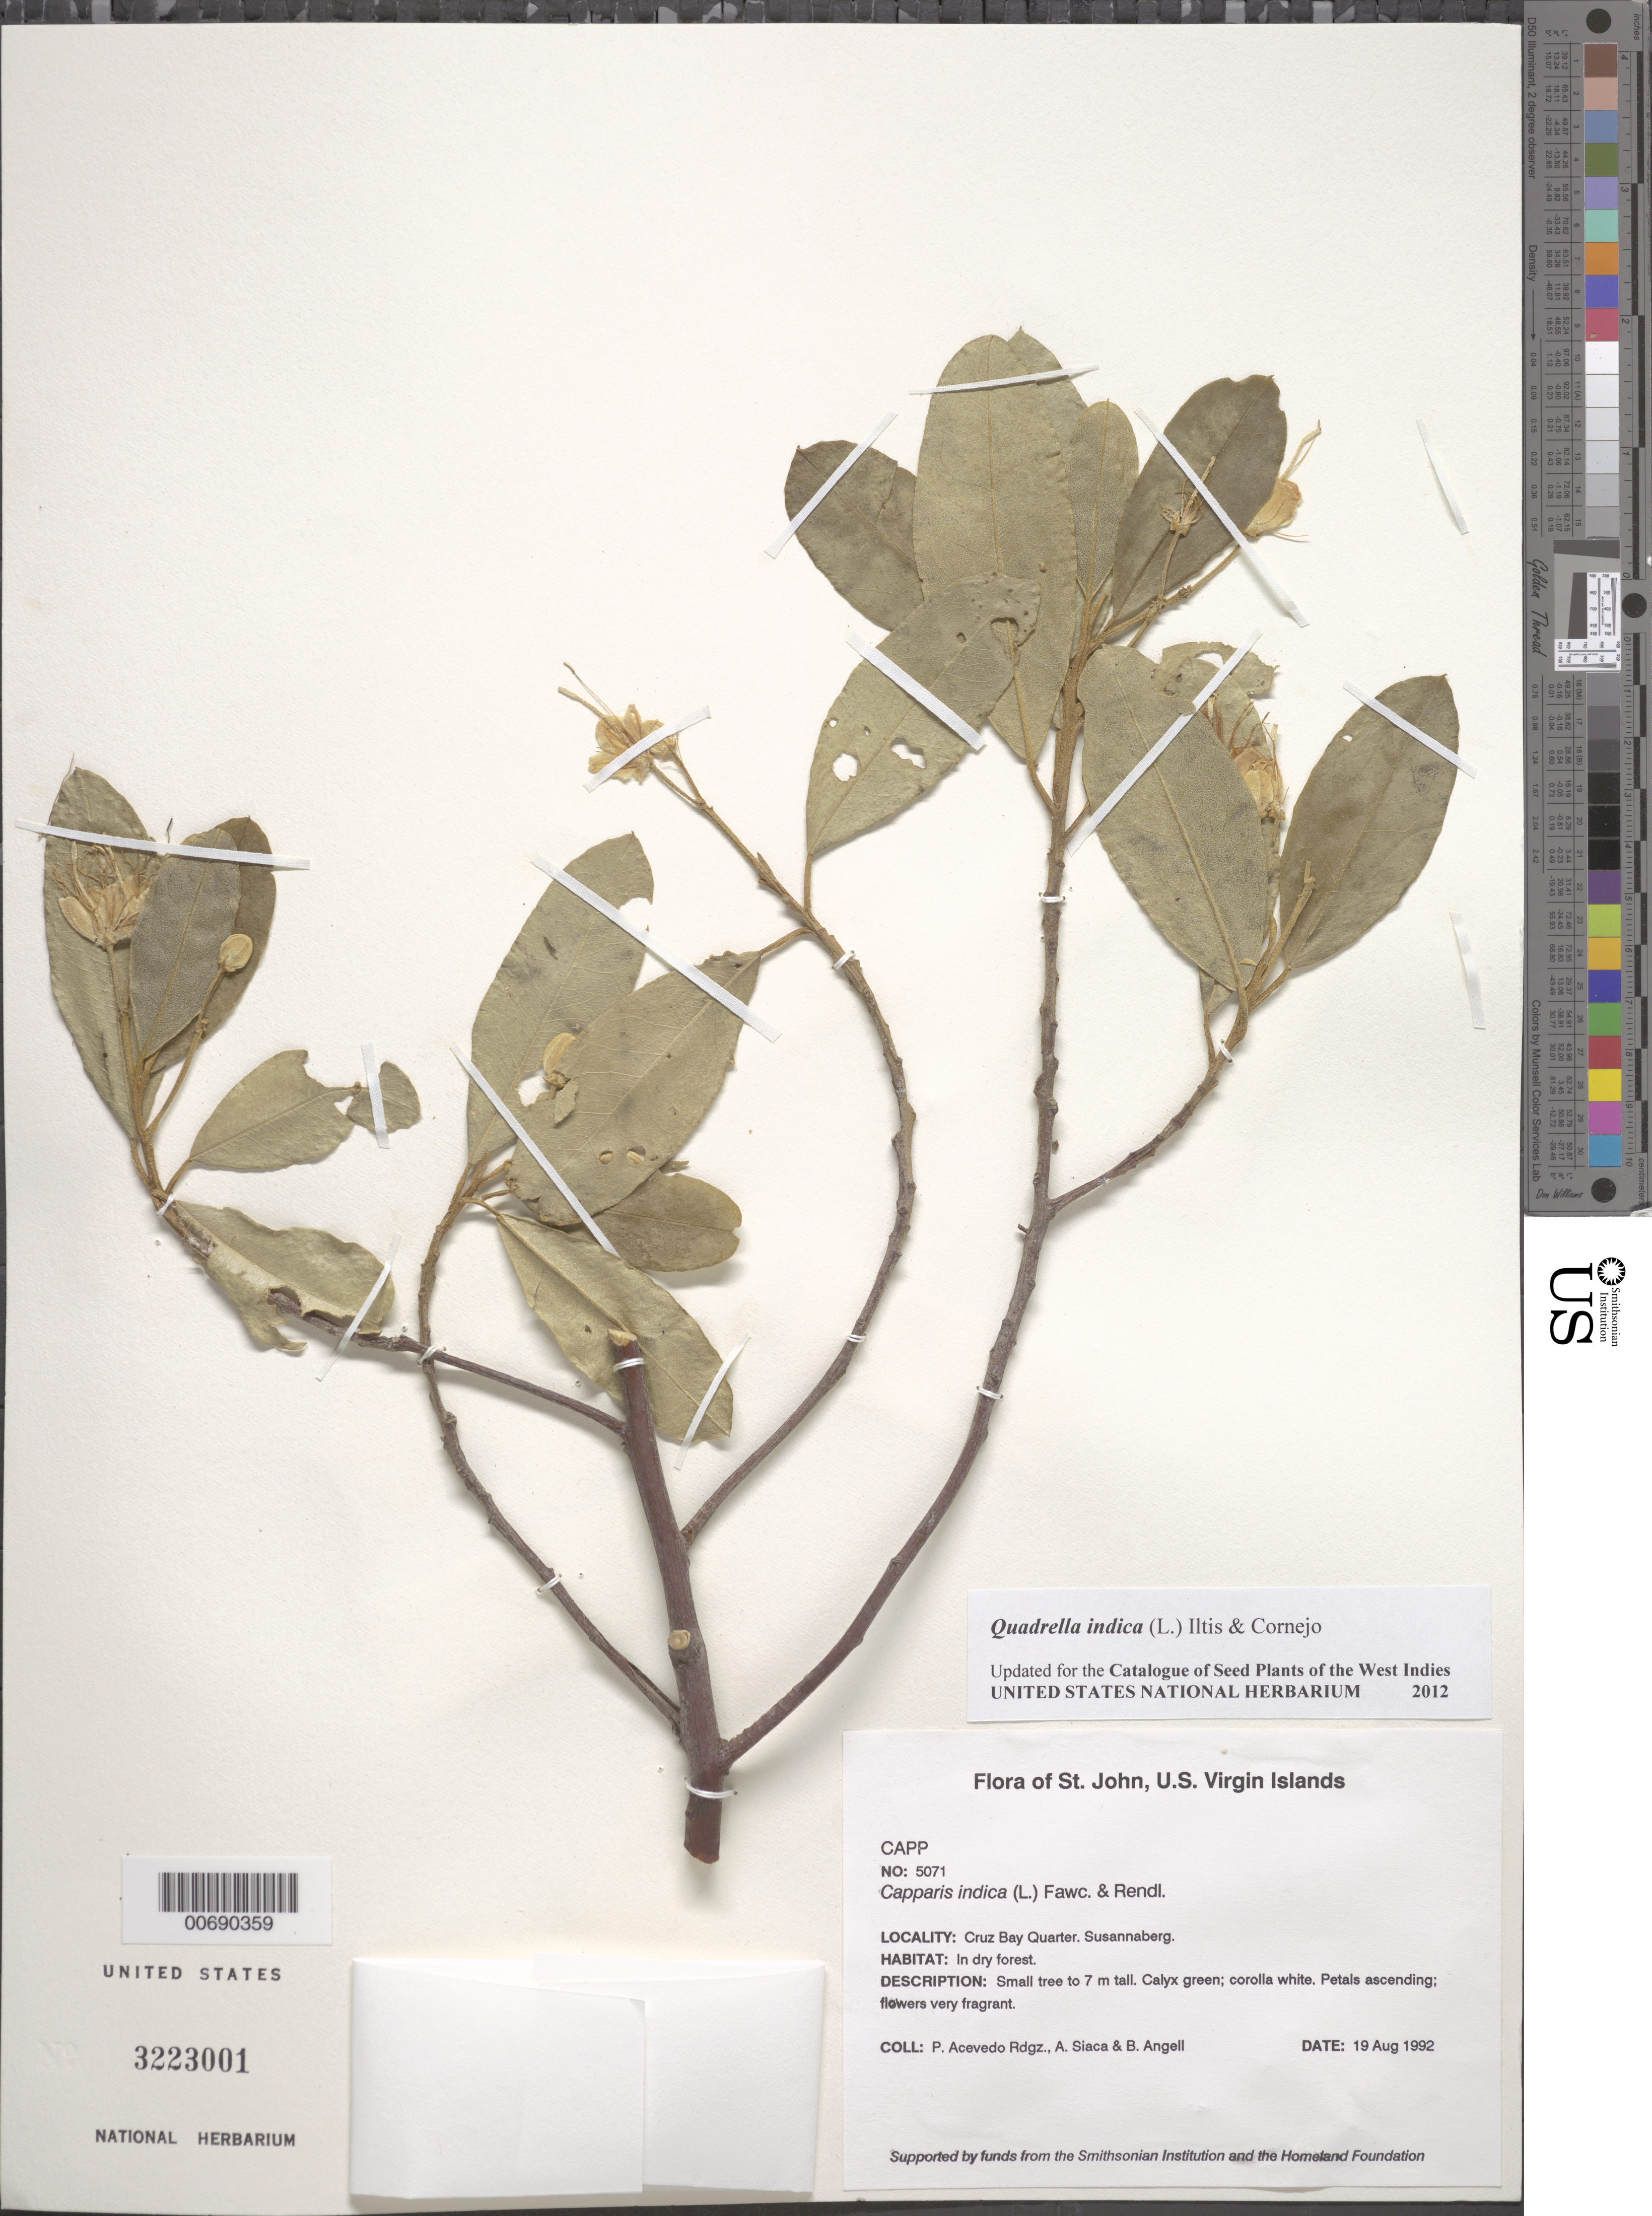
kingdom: Plantae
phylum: Tracheophyta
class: Magnoliopsida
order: Brassicales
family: Capparaceae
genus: Quadrella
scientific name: Quadrella indica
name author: (L.) Iltis & Cornejo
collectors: P. Acevedo-Rodr., A. Siaca & Bobbi Angell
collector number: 5071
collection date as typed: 19 Aug 1992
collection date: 1992-08-19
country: U.S. Virgin Islands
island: St. John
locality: Cruz Bay Quarter; Susannaberg.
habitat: In dry forest.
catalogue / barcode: US 3223001